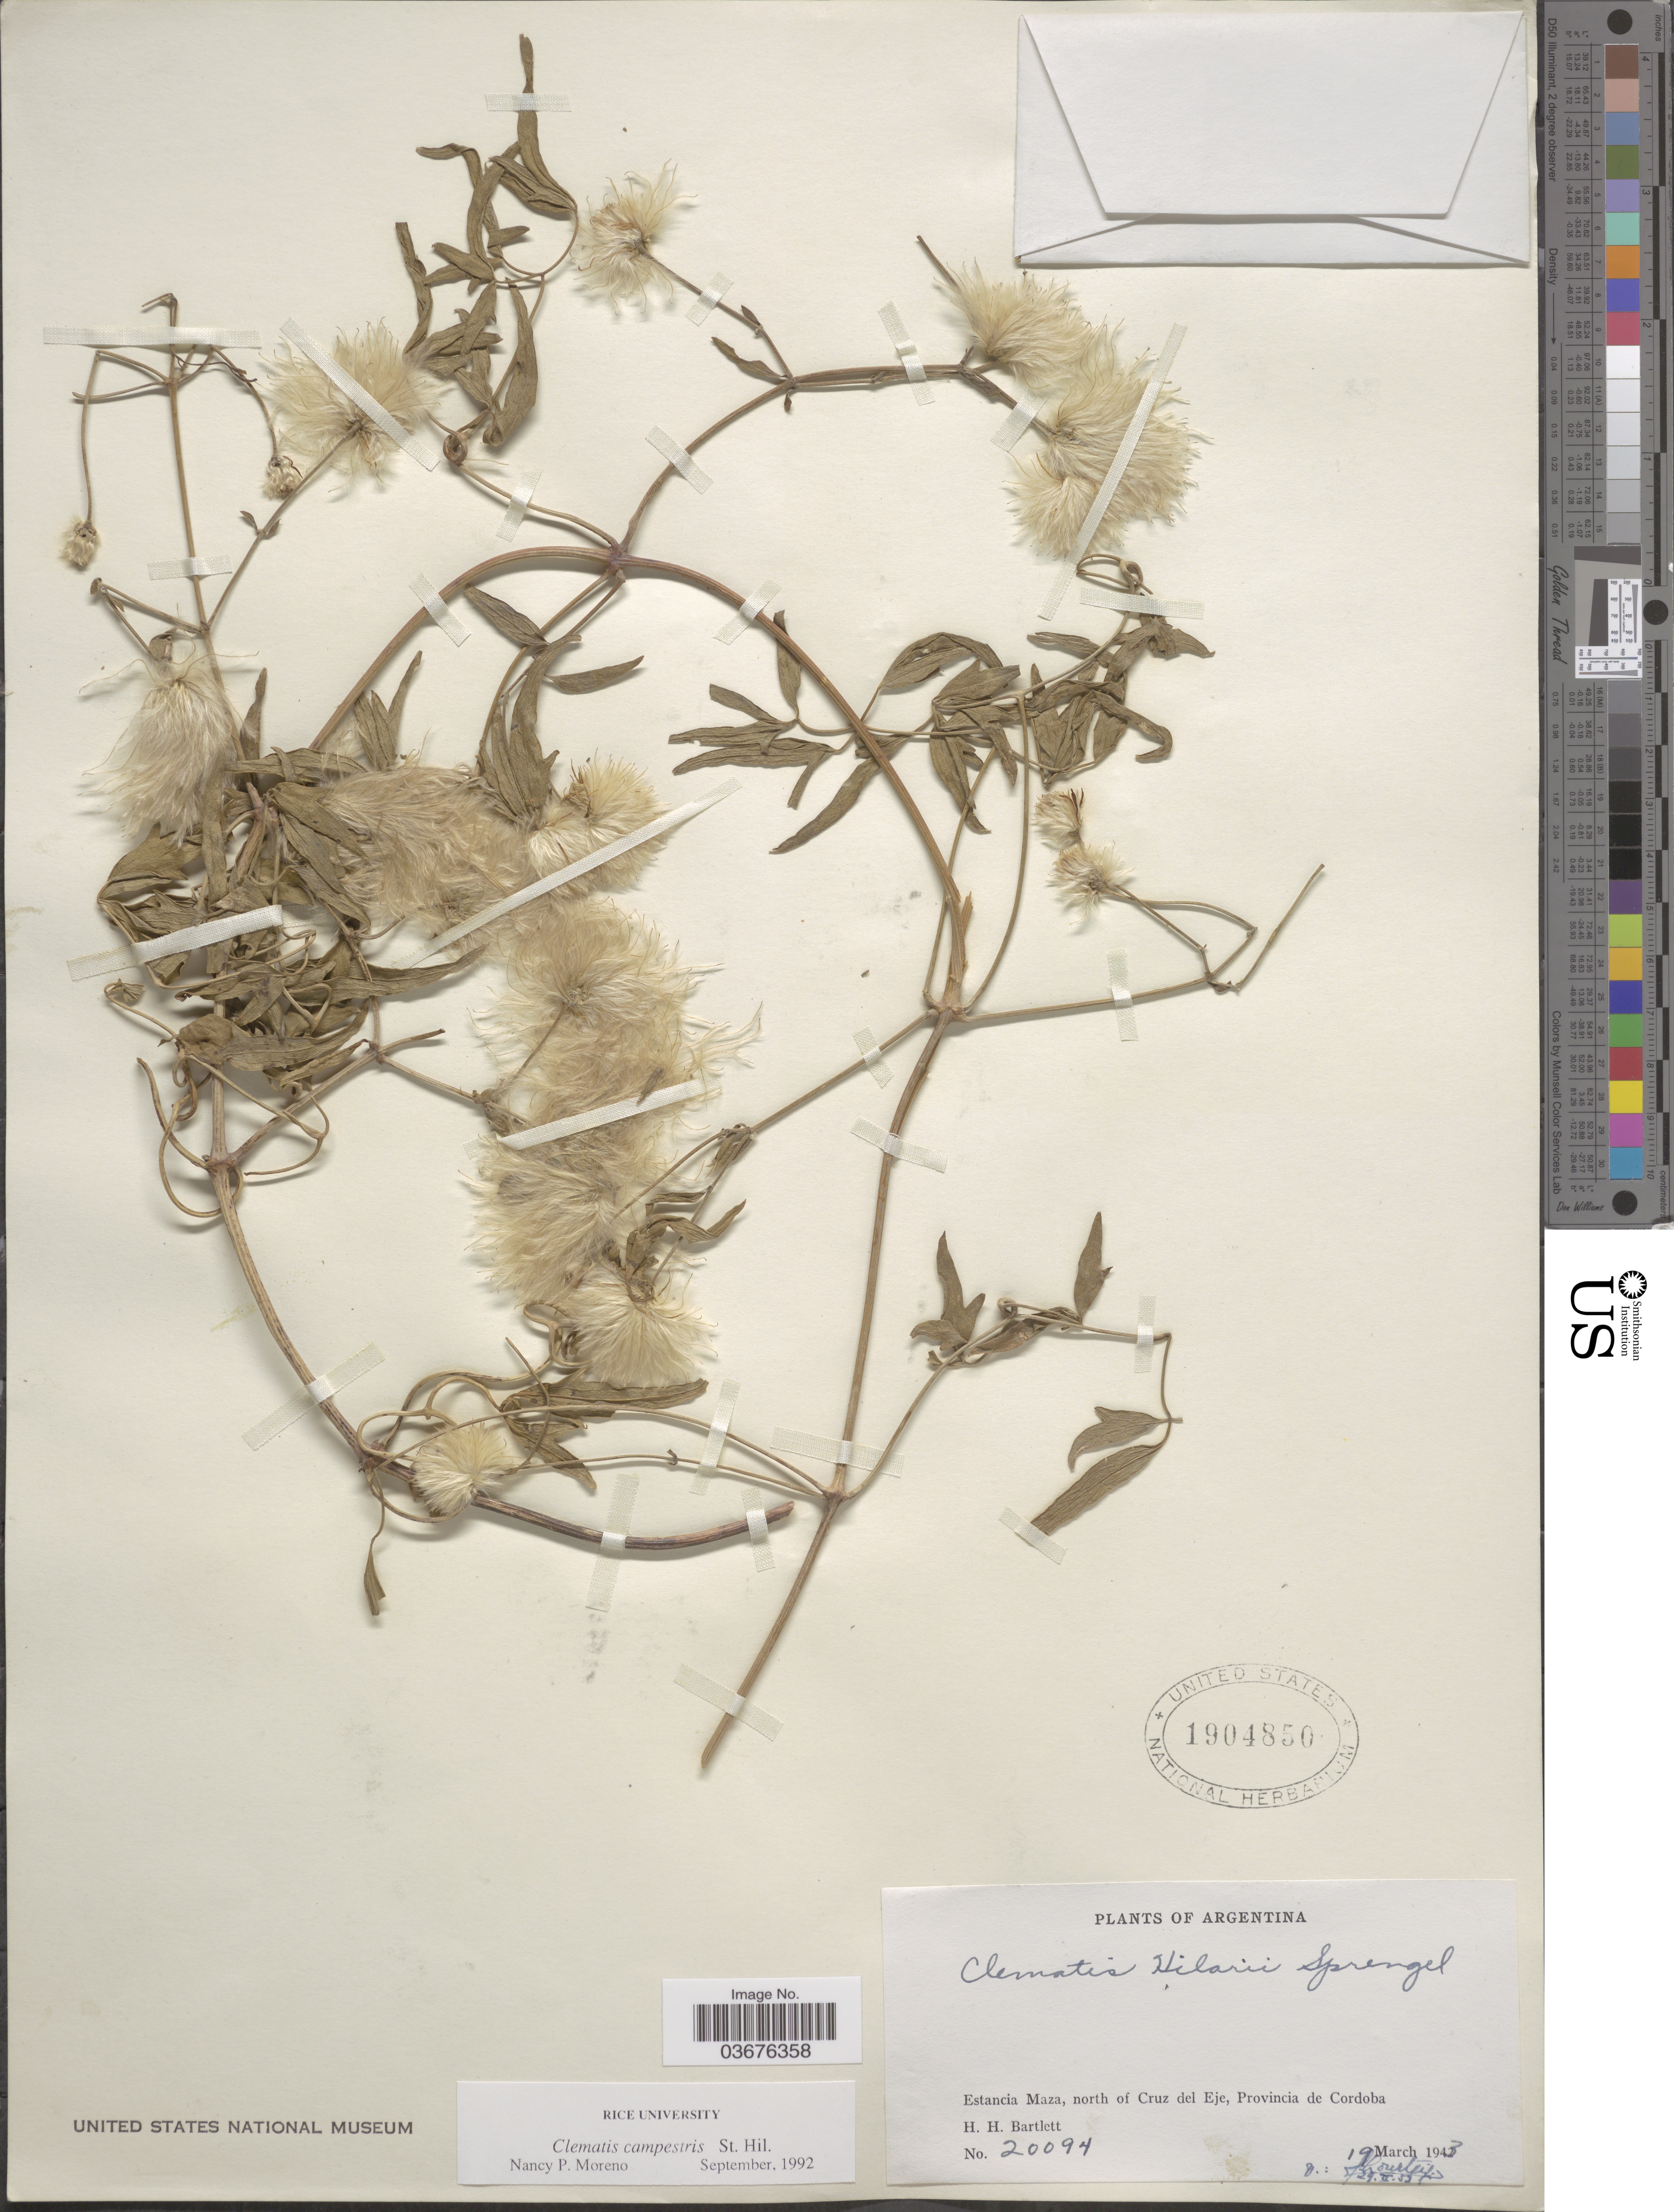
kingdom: Plantae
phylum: Tracheophyta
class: Magnoliopsida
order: Ranunculales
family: Ranunculaceae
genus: Clematis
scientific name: Clematis campestris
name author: A. St.-Hil.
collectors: H. H. Bartlett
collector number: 20094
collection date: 1943-03-19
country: Argentina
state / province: Cordoba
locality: Estancia Maza, north of Cruz del Eje.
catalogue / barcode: US 1904850